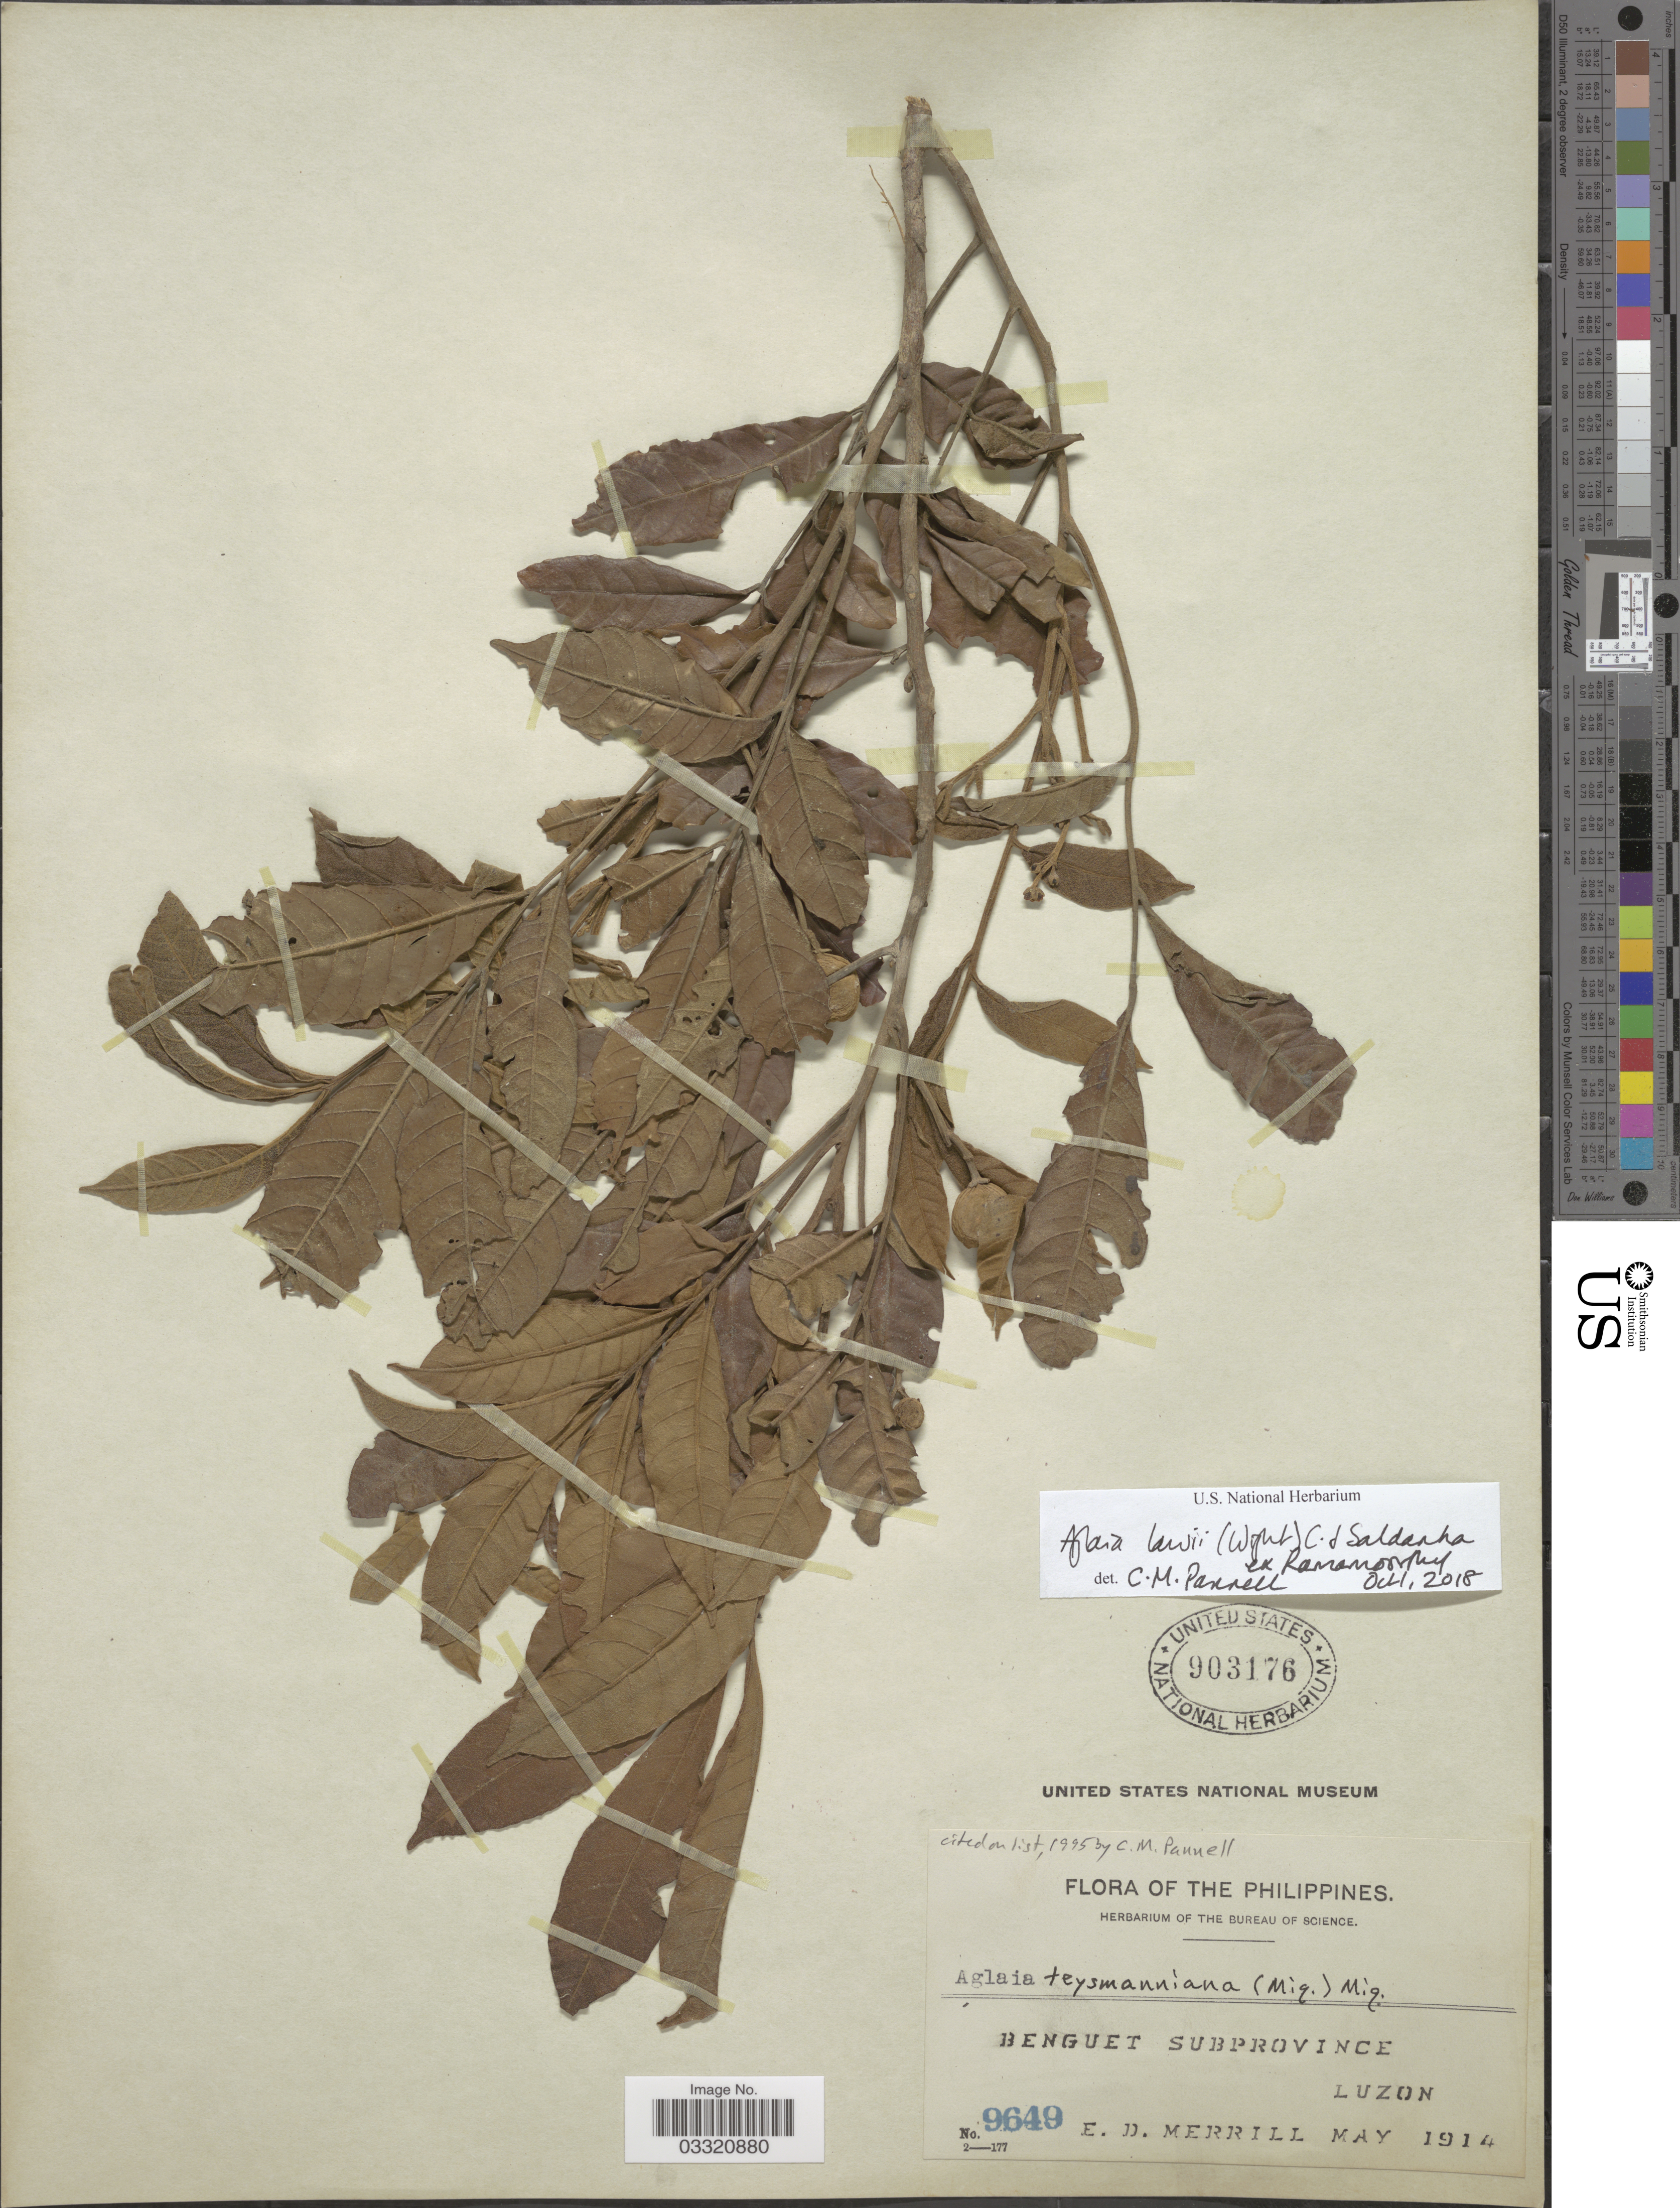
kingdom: Plantae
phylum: Tracheophyta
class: Magnoliopsida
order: Sapindales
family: Meliaceae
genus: Aglaia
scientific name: Aglaia lawii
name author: (Wight) C.J. Saldanha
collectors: E. D. Merrill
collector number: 9649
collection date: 1914-05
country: Philippines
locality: Benguet Subprovince, Luzon.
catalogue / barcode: US 903176